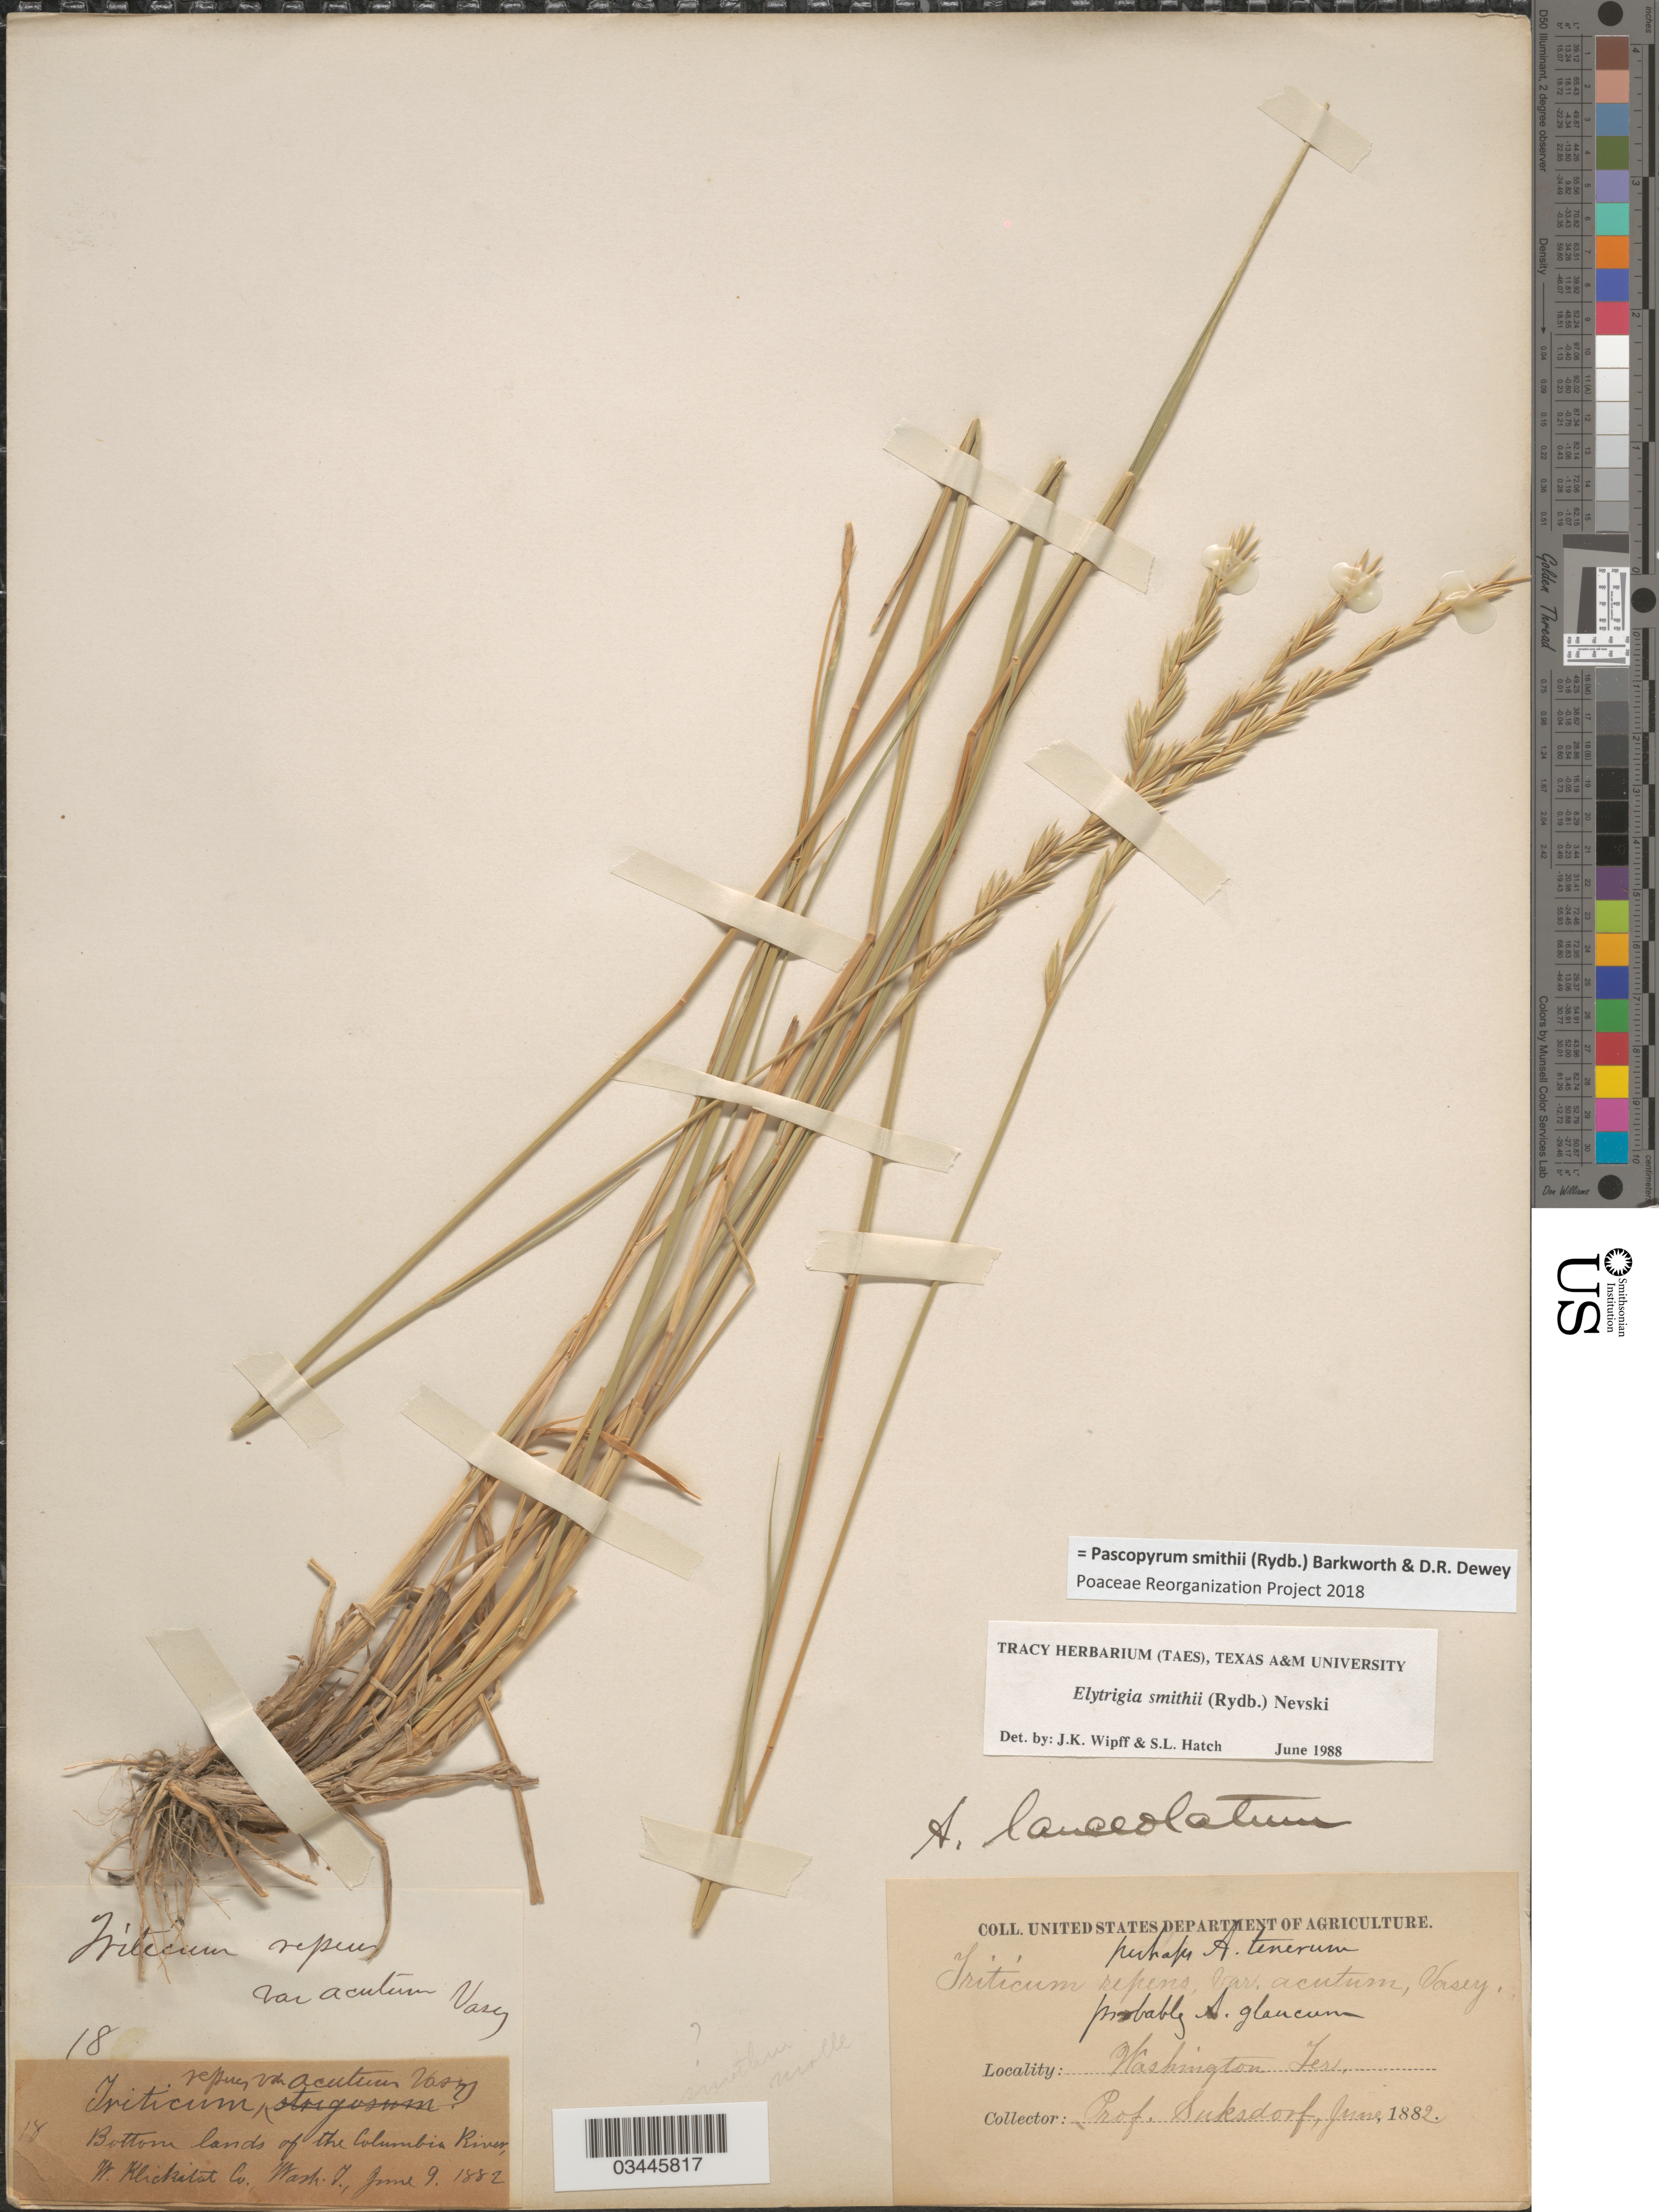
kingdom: Plantae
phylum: Tracheophyta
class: Liliopsida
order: Poales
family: Poaceae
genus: Pascopyrum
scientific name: Pascopyrum smithii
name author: (Rydb.) Barkworth & Dewey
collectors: -- Suksdorf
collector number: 18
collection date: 1882-06-09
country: United States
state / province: Washington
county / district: Klickitat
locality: Bottom lands of the Columbia River, W. Klickitat co. Washington Ter.